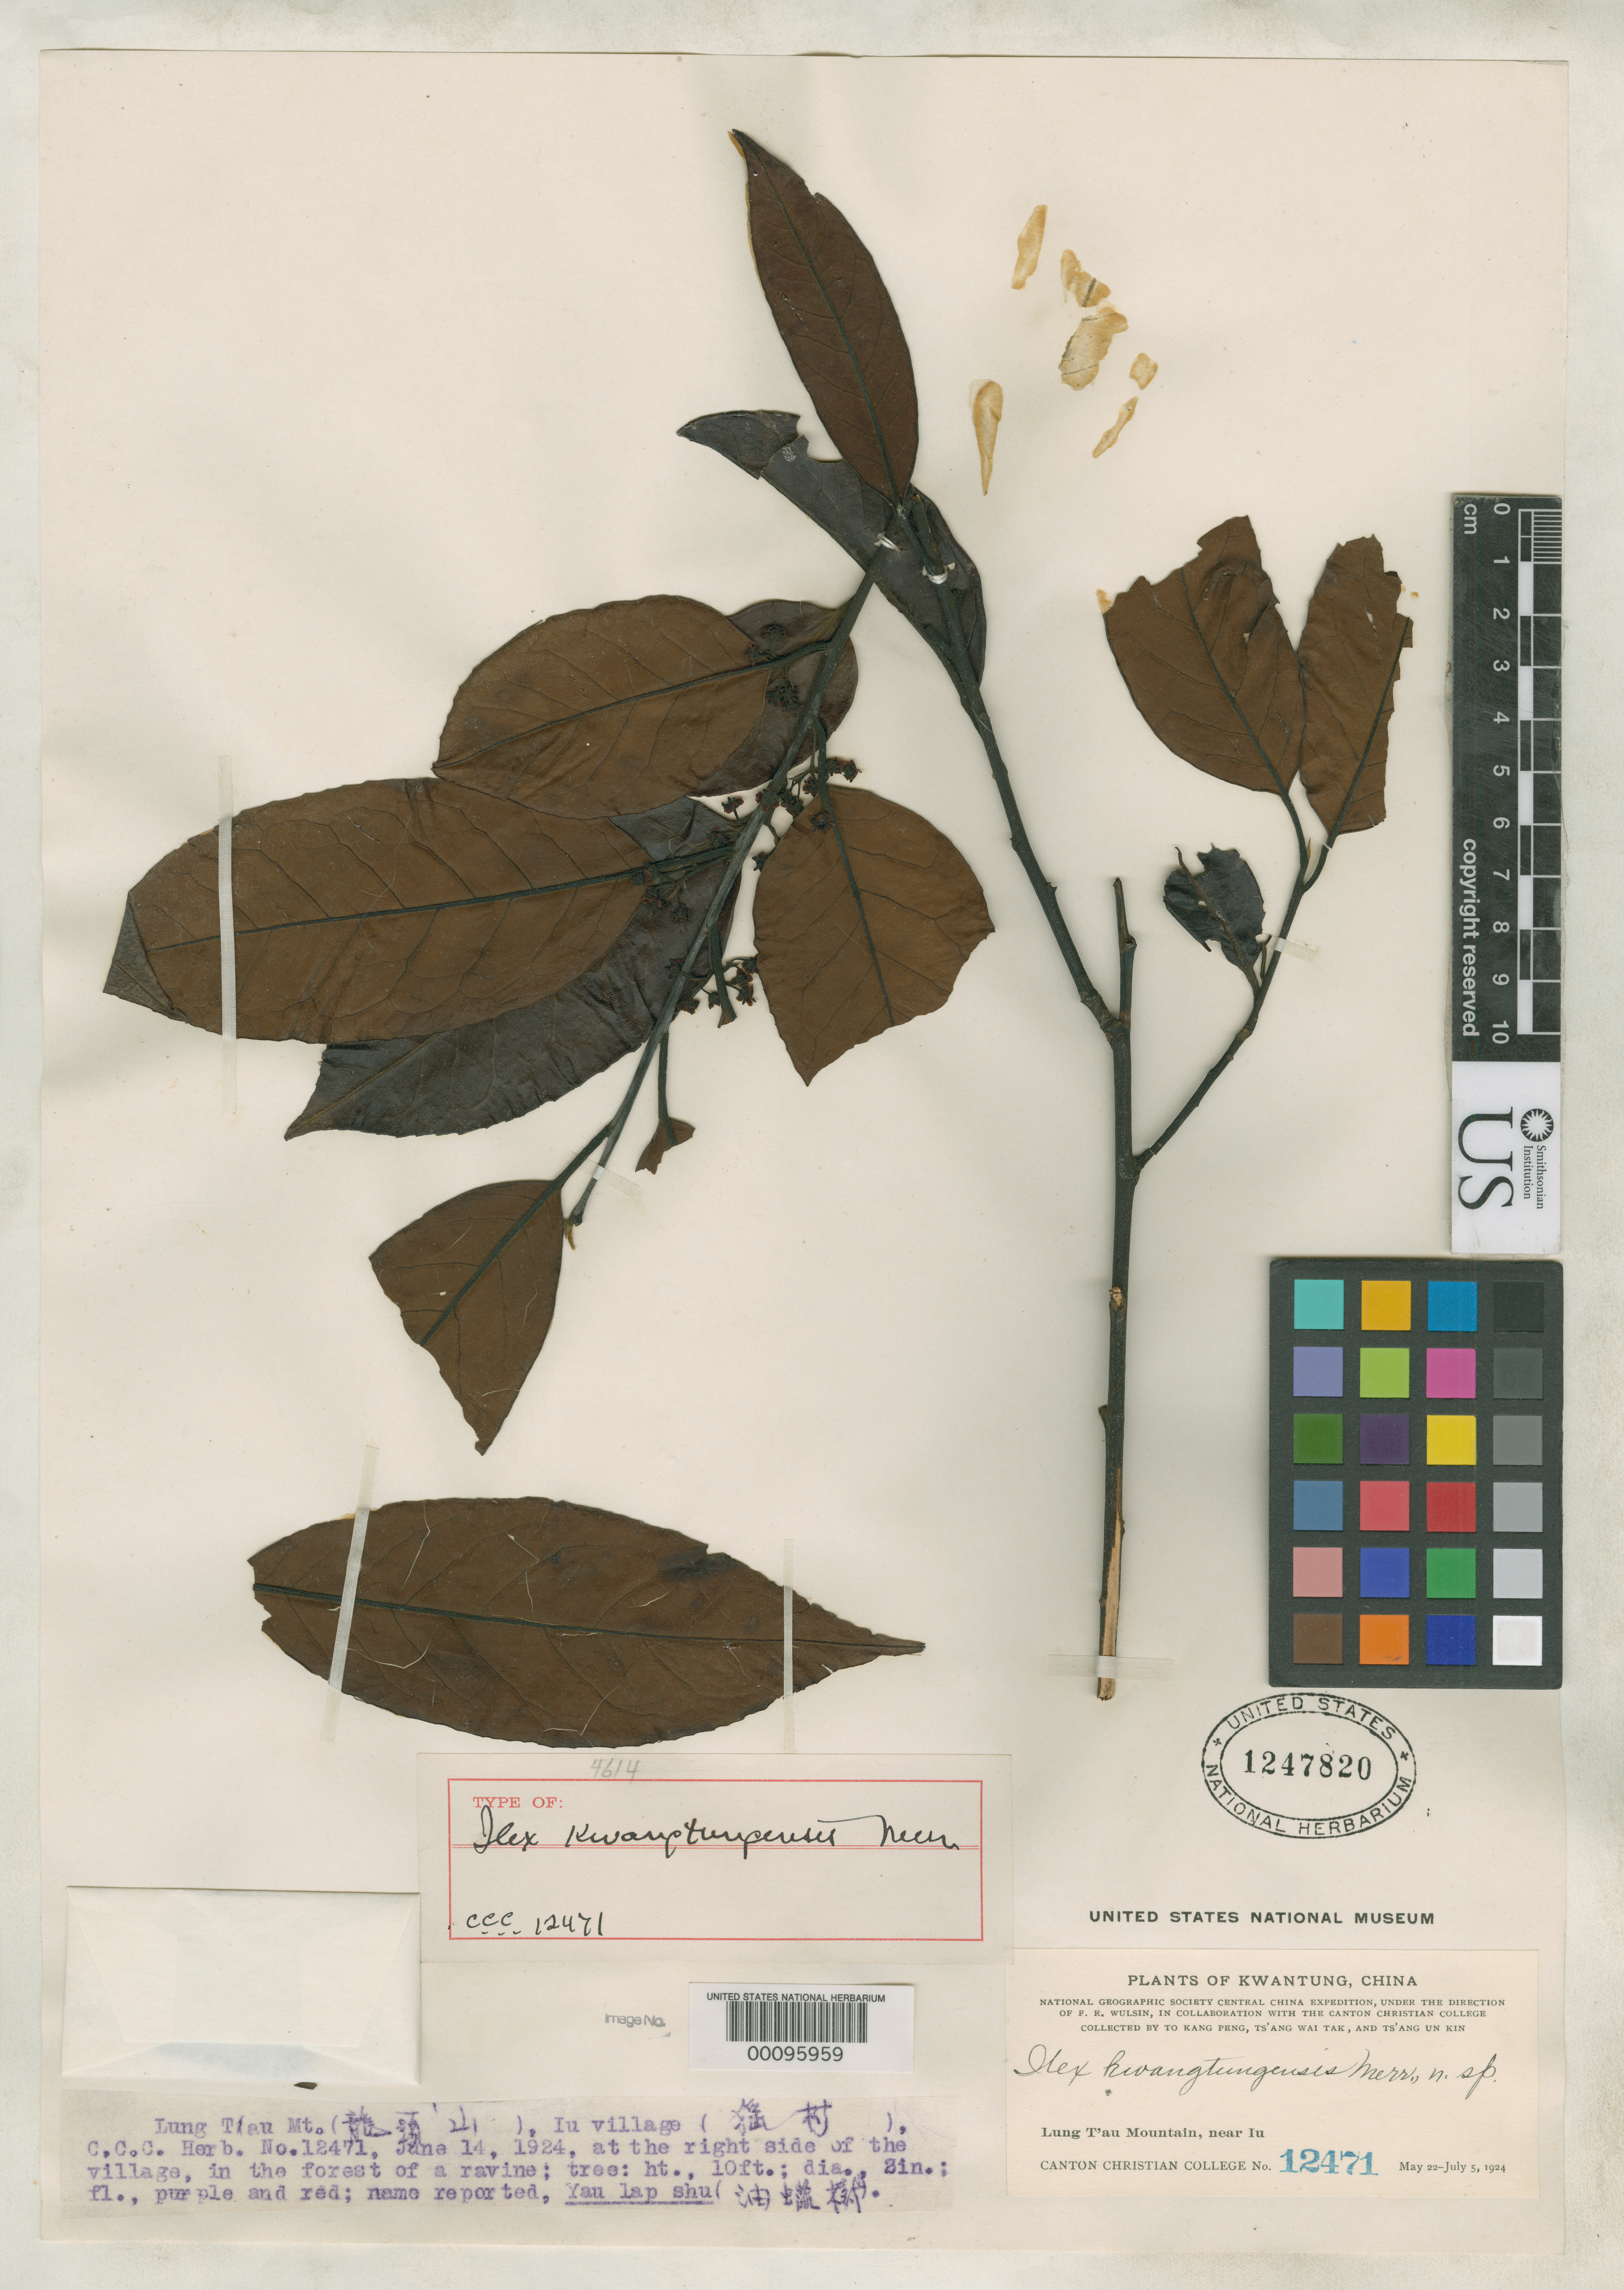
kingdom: Plantae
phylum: Tracheophyta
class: Magnoliopsida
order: Aquifoliales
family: Aquifoliaceae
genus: Ilex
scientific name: Ilex kwangtungensis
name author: Merr.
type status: Holotype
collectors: Kang Peng To, W. T. Tsang & U. K. Tsang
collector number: C.C.C. 12471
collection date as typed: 14 Jun 1924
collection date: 1924-06-14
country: China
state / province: Guangdong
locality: Lung T'au Mt., near Iu.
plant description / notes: Introduction (p. 3) indicates holotypes at US: "The study set of these collections is deposited in the Herbarium of the University of California, but the actual types of those species based on the Wulsin Expedition collections are in the United States National Herbarium."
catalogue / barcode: US 1247820